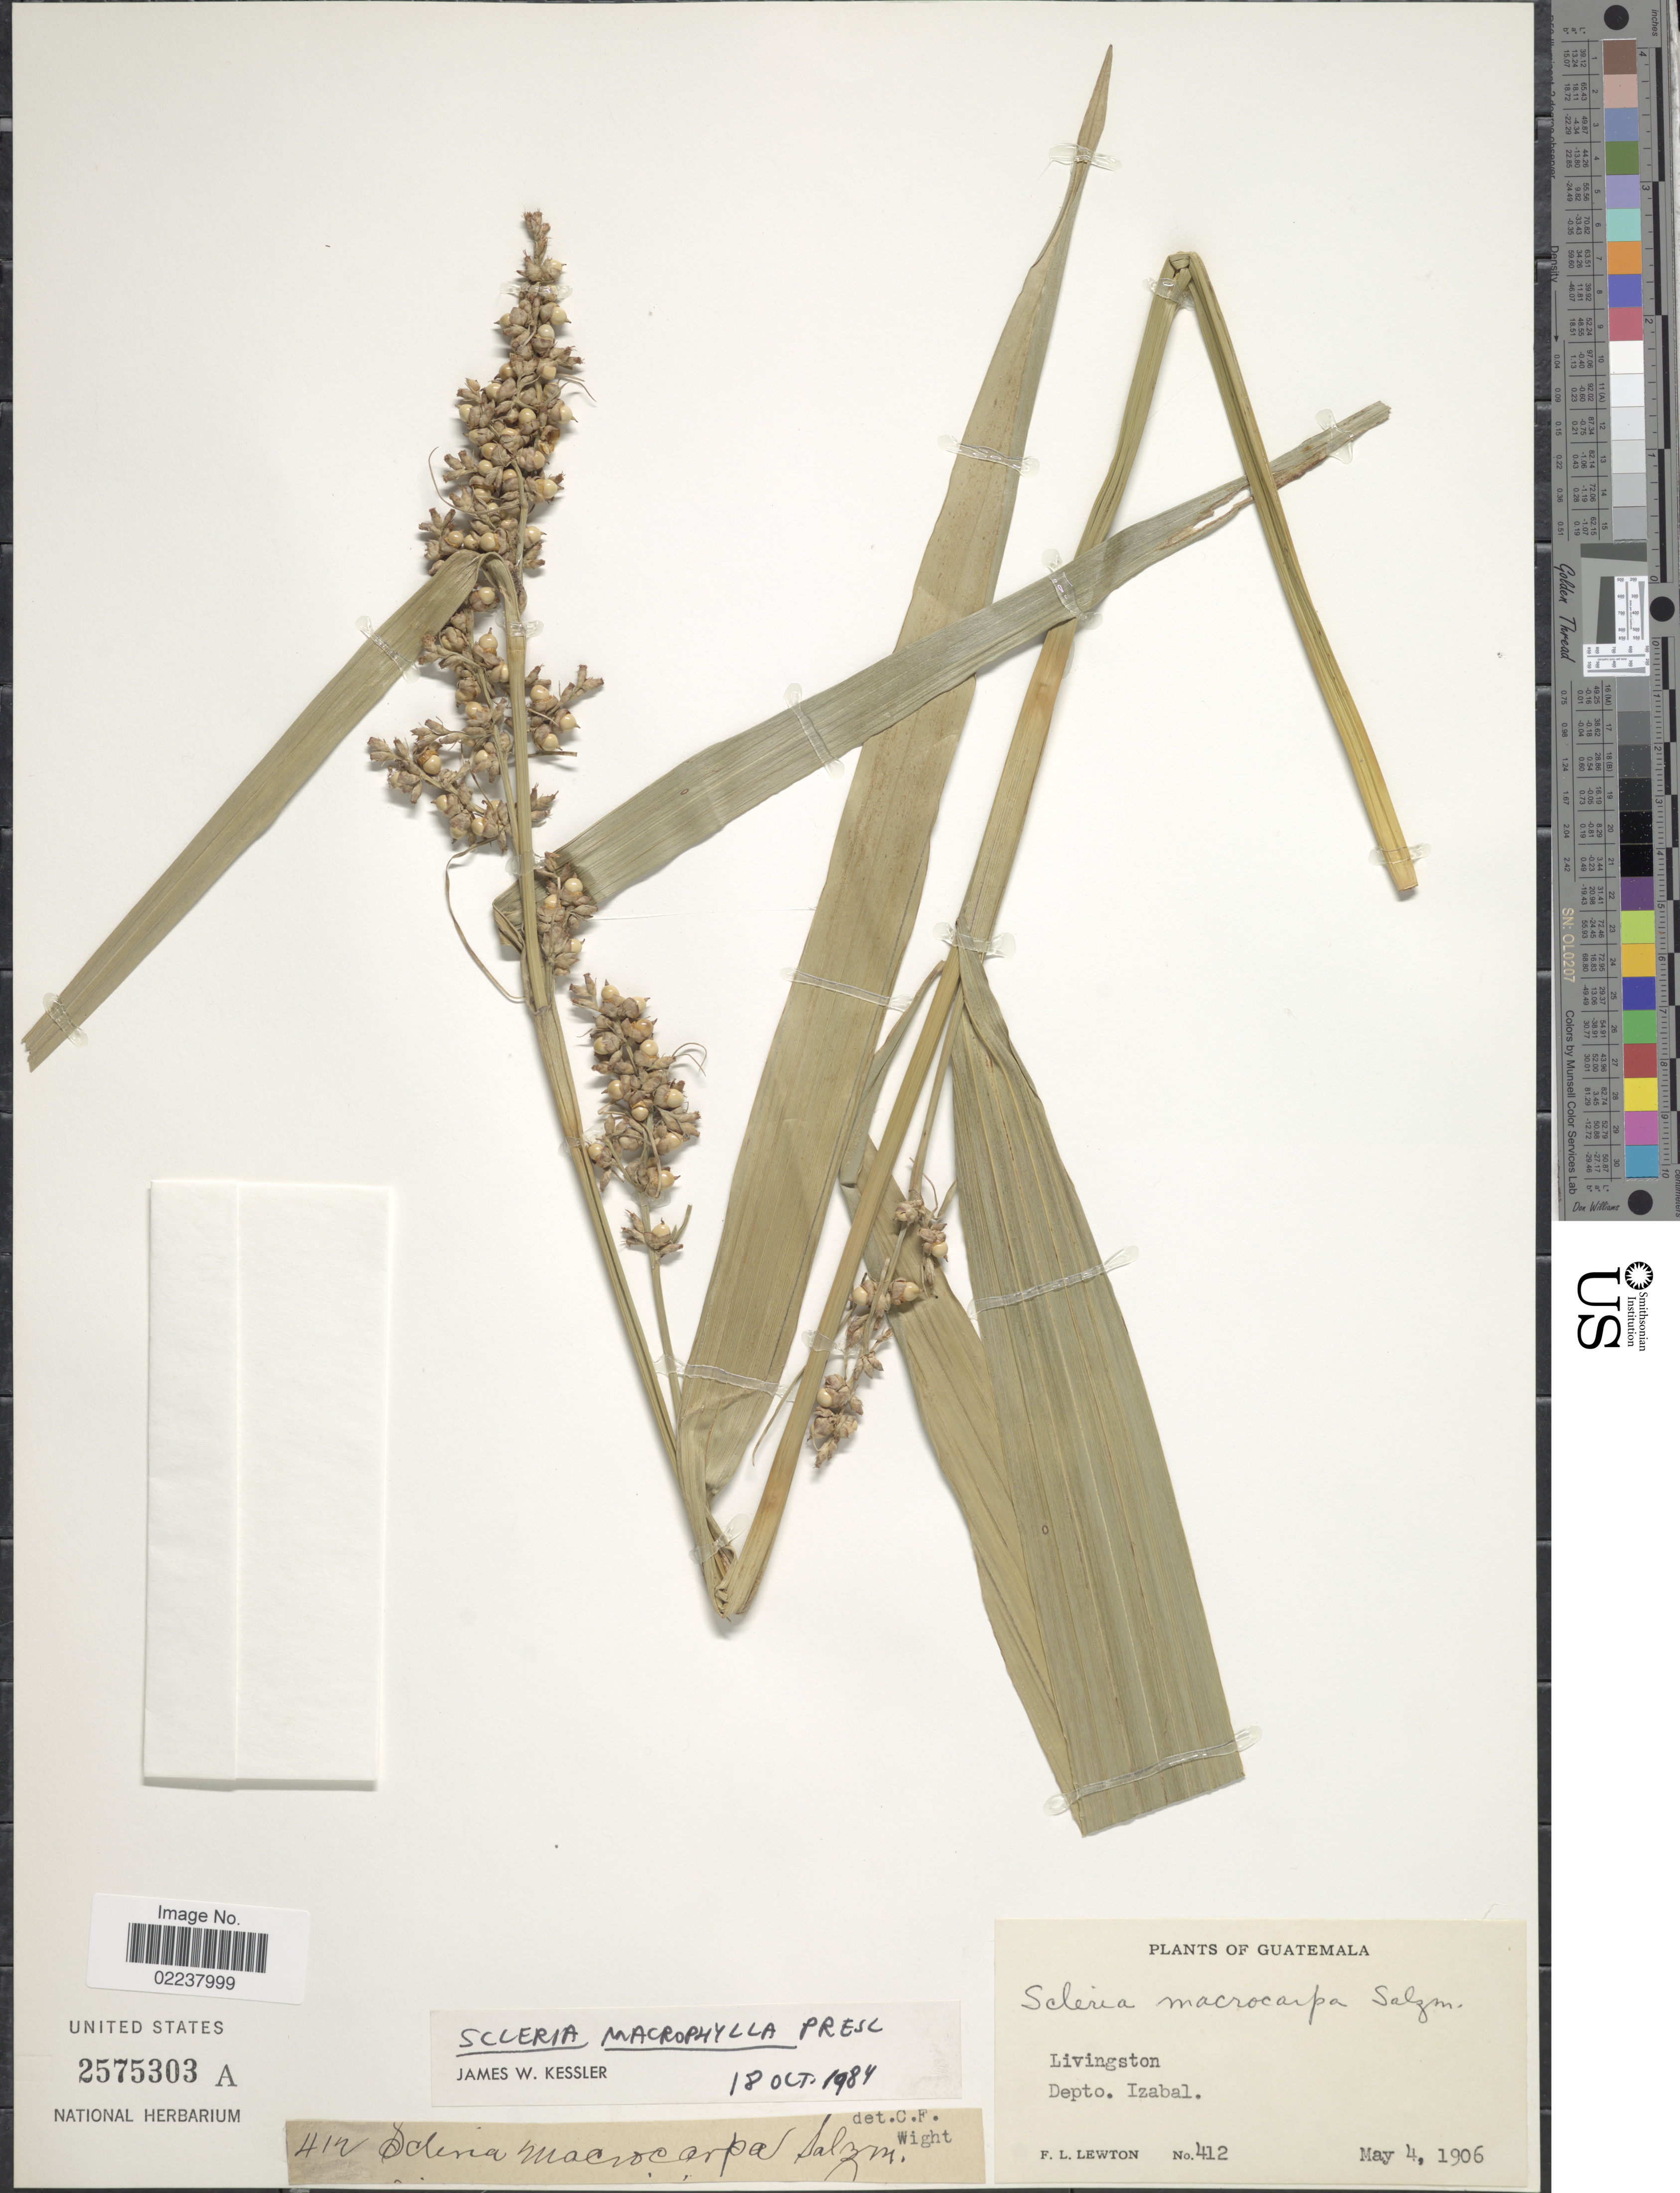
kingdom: Plantae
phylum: Tracheophyta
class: Liliopsida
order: Poales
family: Cyperaceae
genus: Scleria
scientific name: Scleria macrophylla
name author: J. Presl & C. Presl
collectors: F. L. Lewton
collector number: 412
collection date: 1906-05-04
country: Guatemala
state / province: Izabal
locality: Livingston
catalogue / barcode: US 2575303A